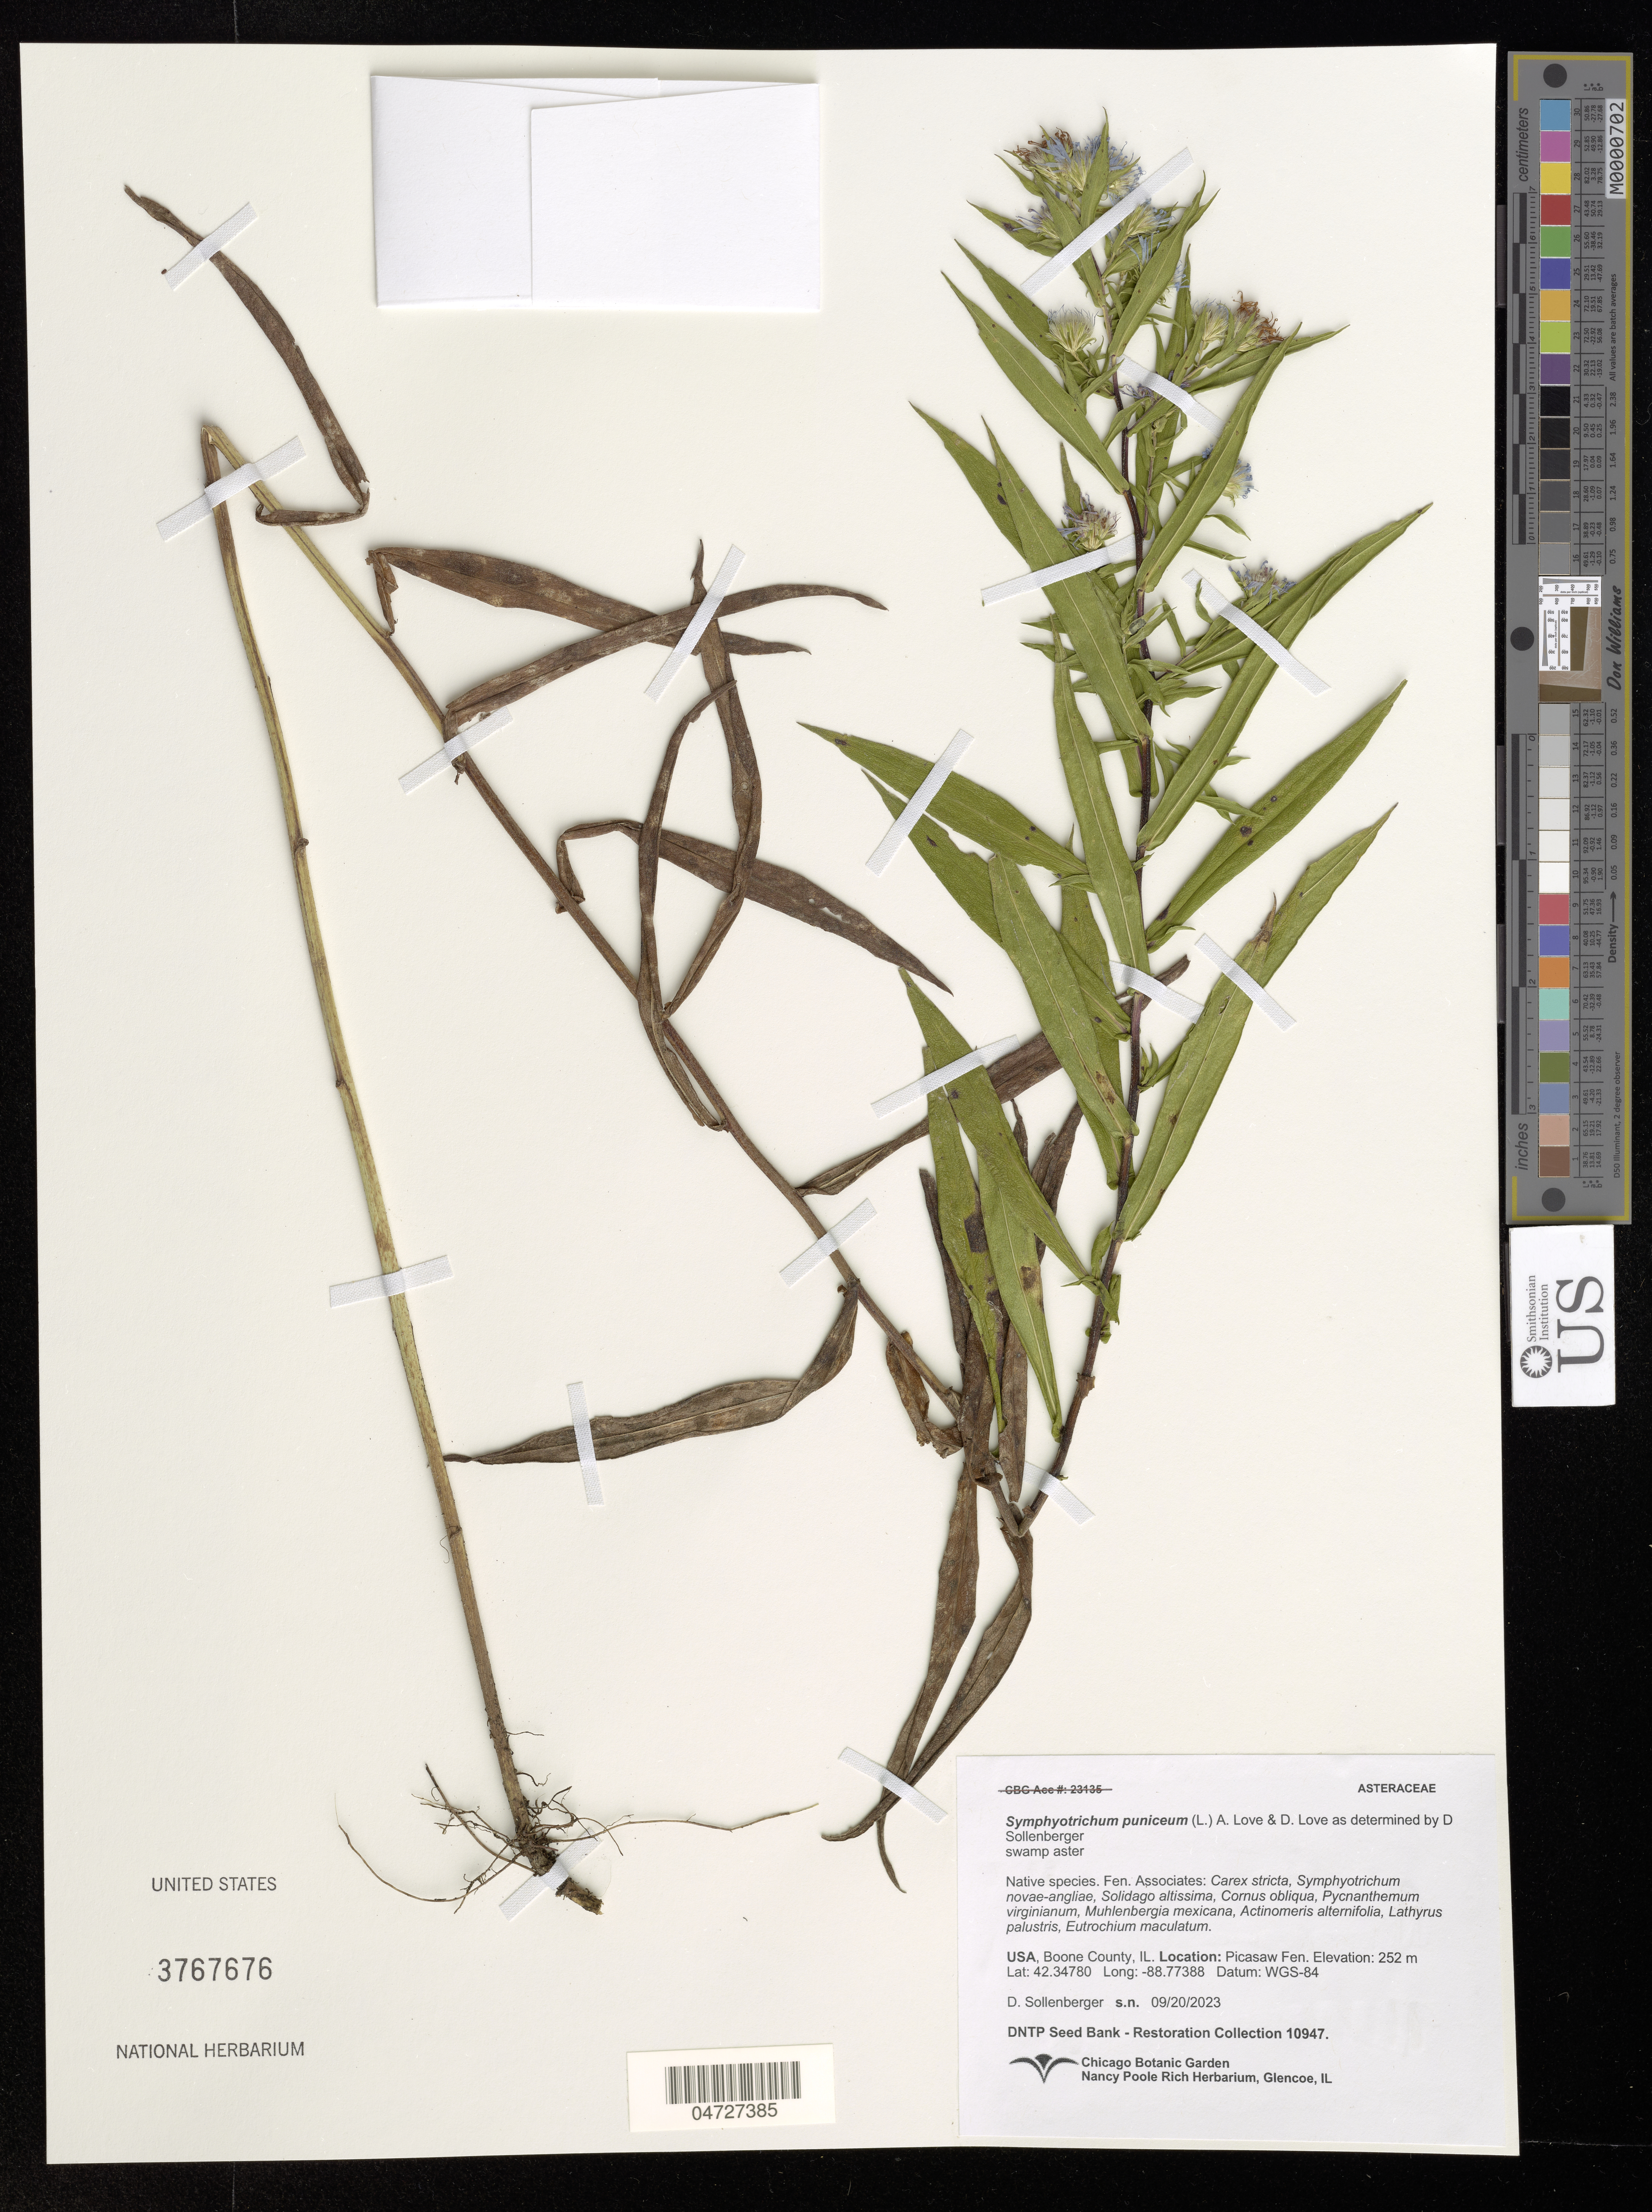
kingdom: Plantae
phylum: Tracheophyta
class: Magnoliopsida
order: Asterales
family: Asteraceae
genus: Symphyotrichum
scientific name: Symphyotrichum puniceum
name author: (L.) Á. Löve & D. Löve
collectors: D. Sollenberger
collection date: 2023-09-20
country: United States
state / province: Illinois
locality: Boone County. Picasaw Fen.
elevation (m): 252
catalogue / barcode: US 3767676